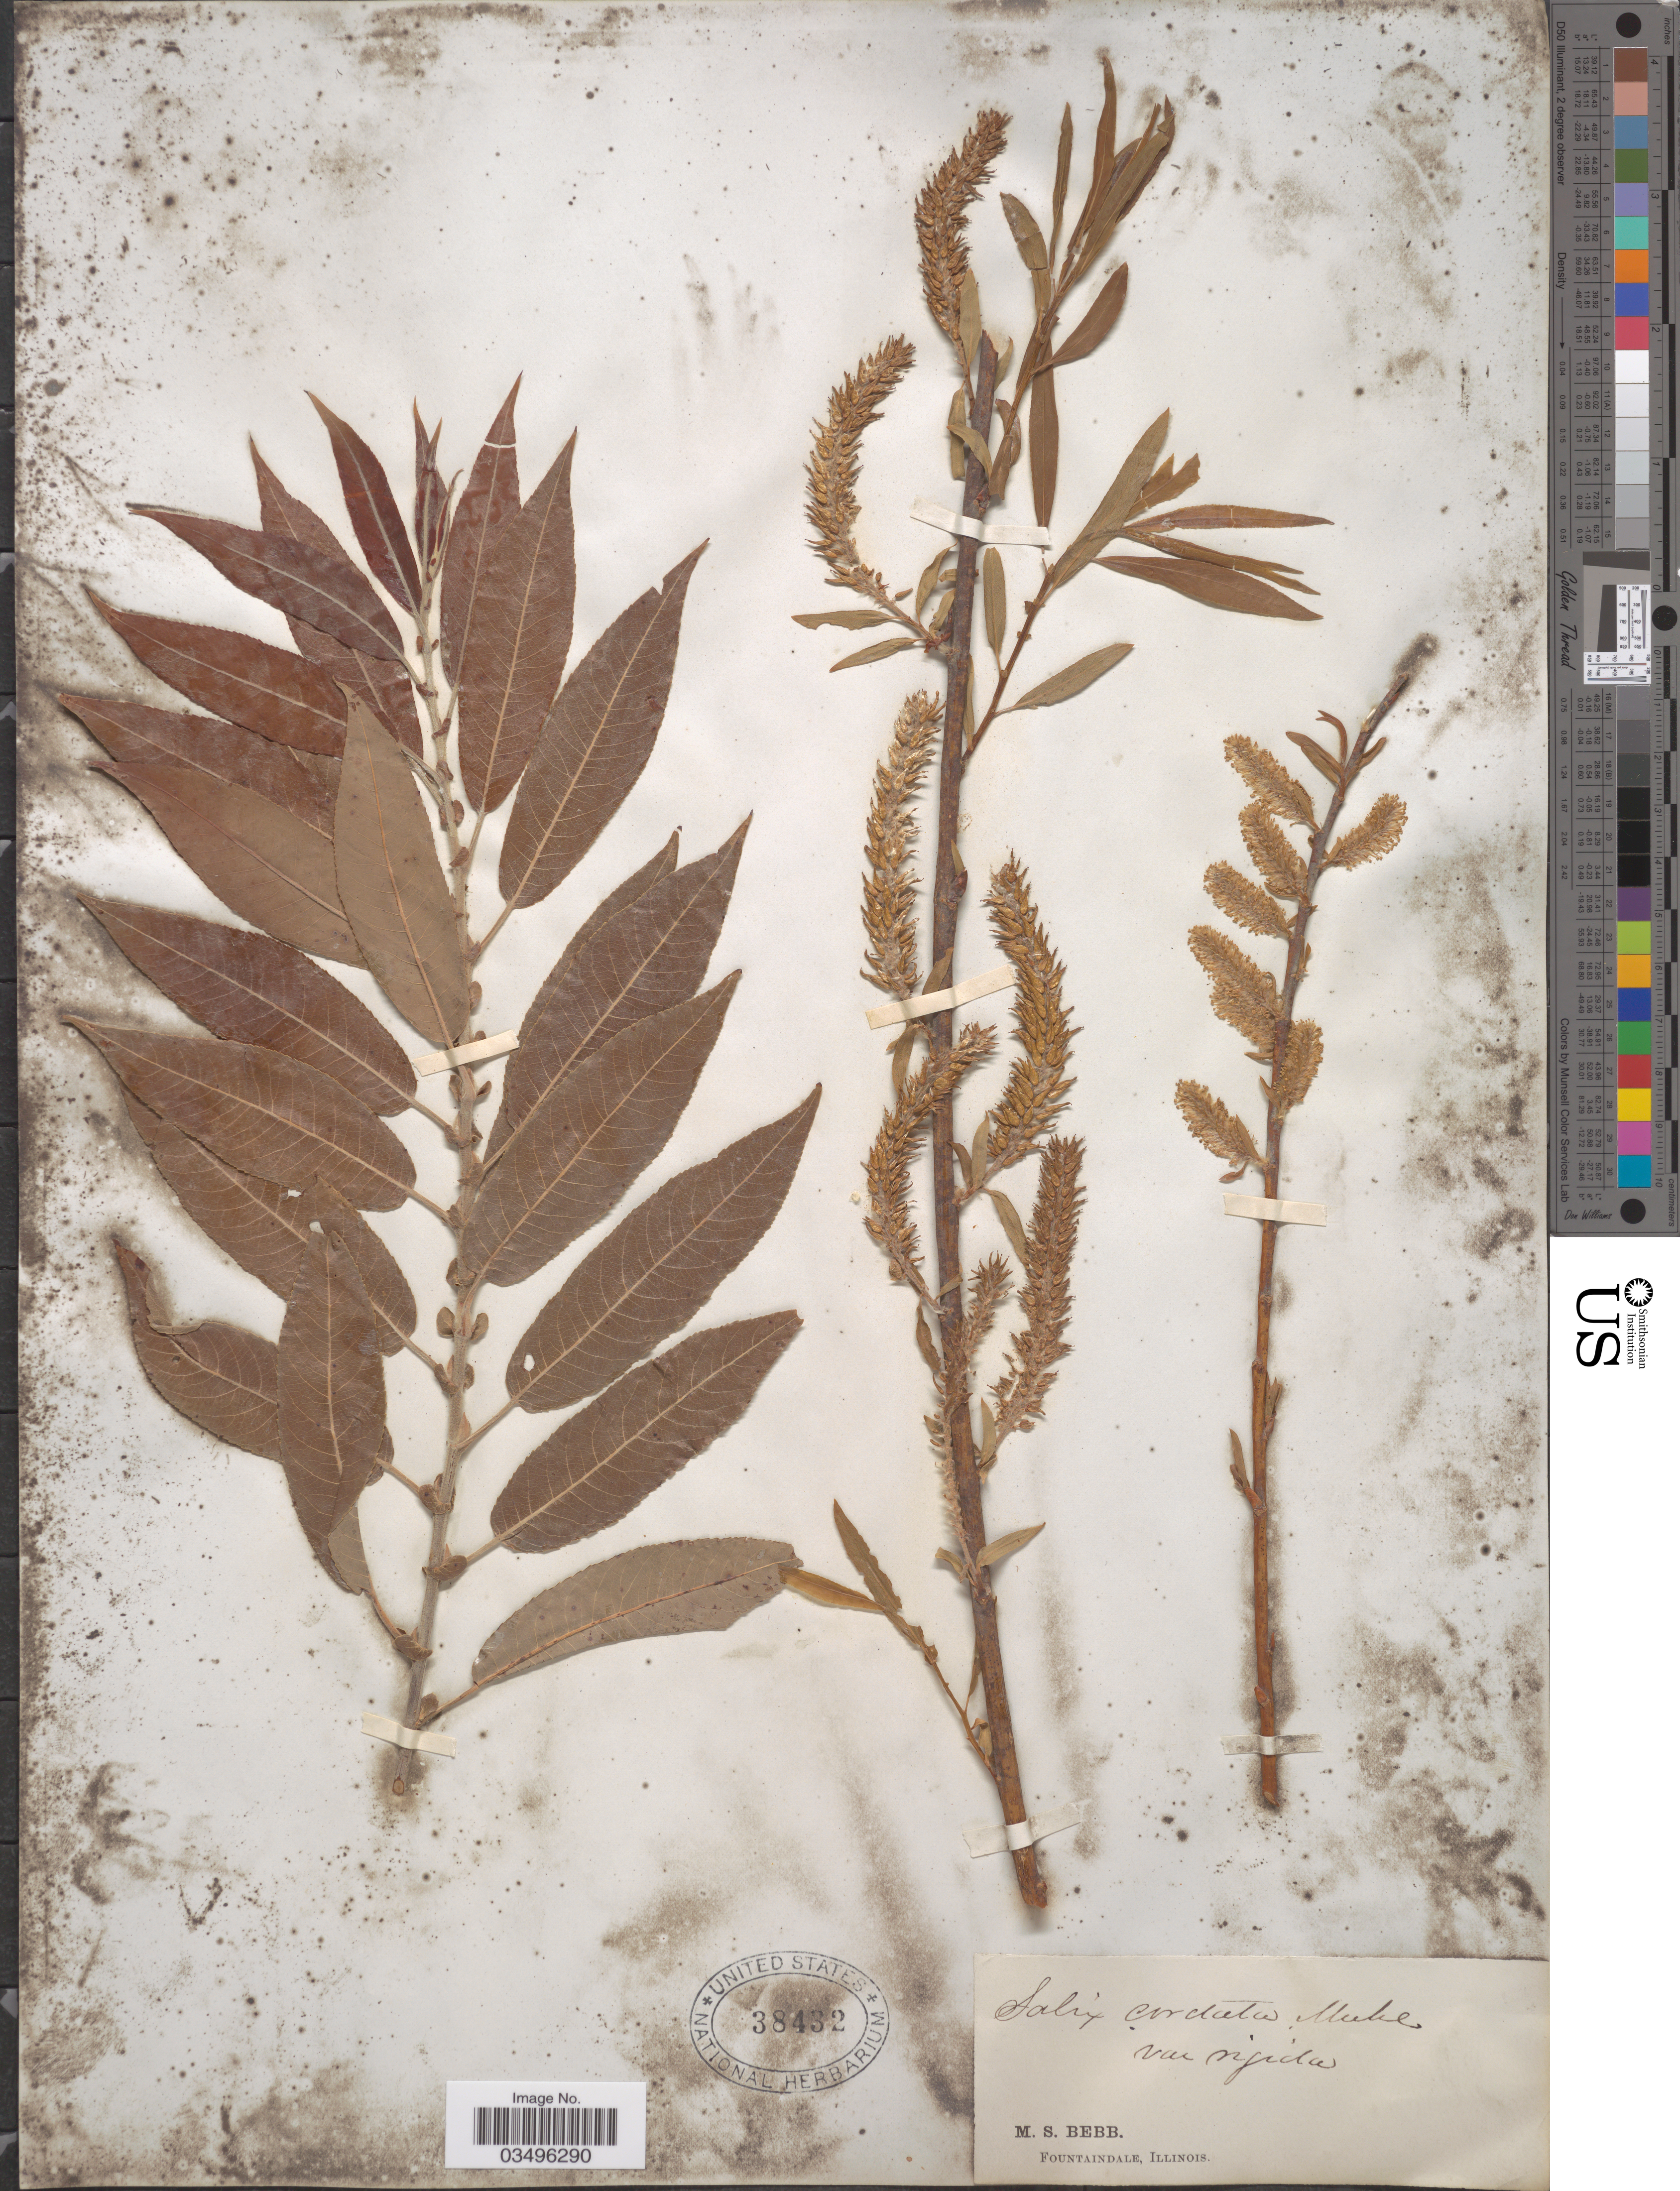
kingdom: Plantae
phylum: Tracheophyta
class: Magnoliopsida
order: Malpighiales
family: Salicaceae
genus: Salix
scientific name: Salix cordata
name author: Michx.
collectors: M. Bebb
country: United States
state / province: Illinois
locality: Fountaindale.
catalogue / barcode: US 38432